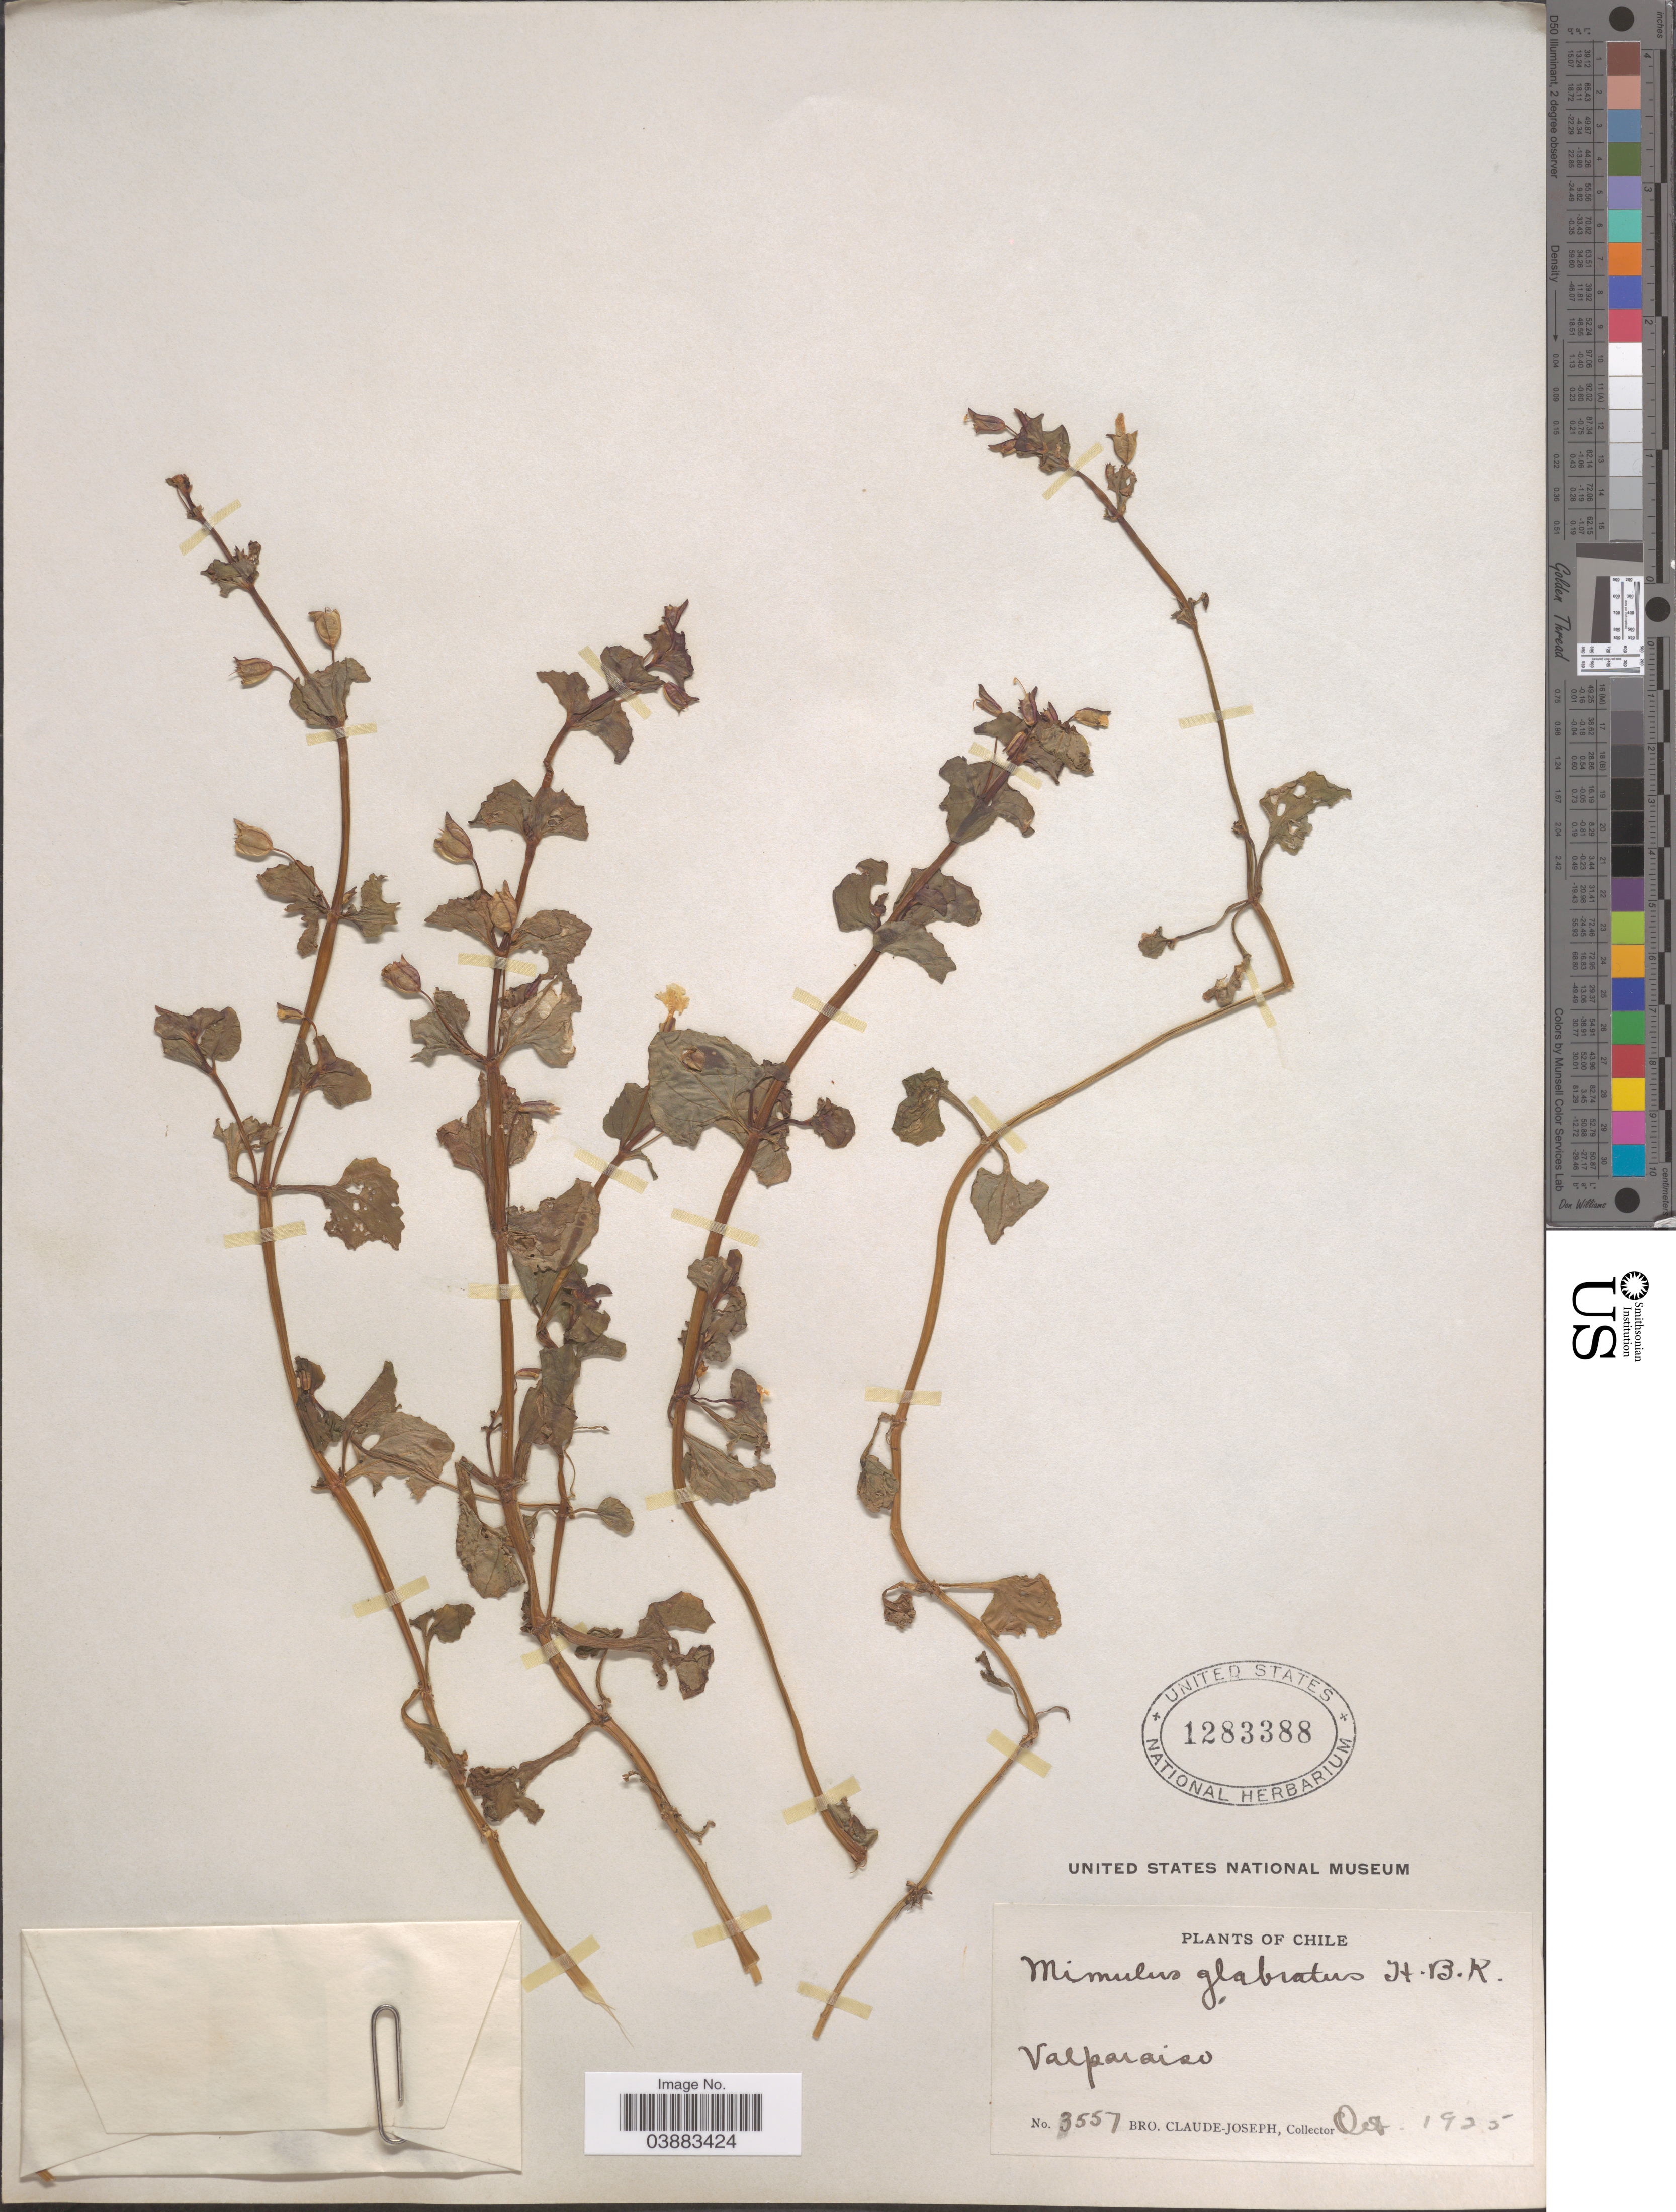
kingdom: Plantae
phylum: Tracheophyta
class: Magnoliopsida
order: Lamiales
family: Phrymaceae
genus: Mimulus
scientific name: Mimulus glabratus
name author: Kunth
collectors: Bro. Claude-Joseph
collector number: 3557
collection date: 1925-10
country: Chile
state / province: Valparaíso (V)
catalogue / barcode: US 1283388